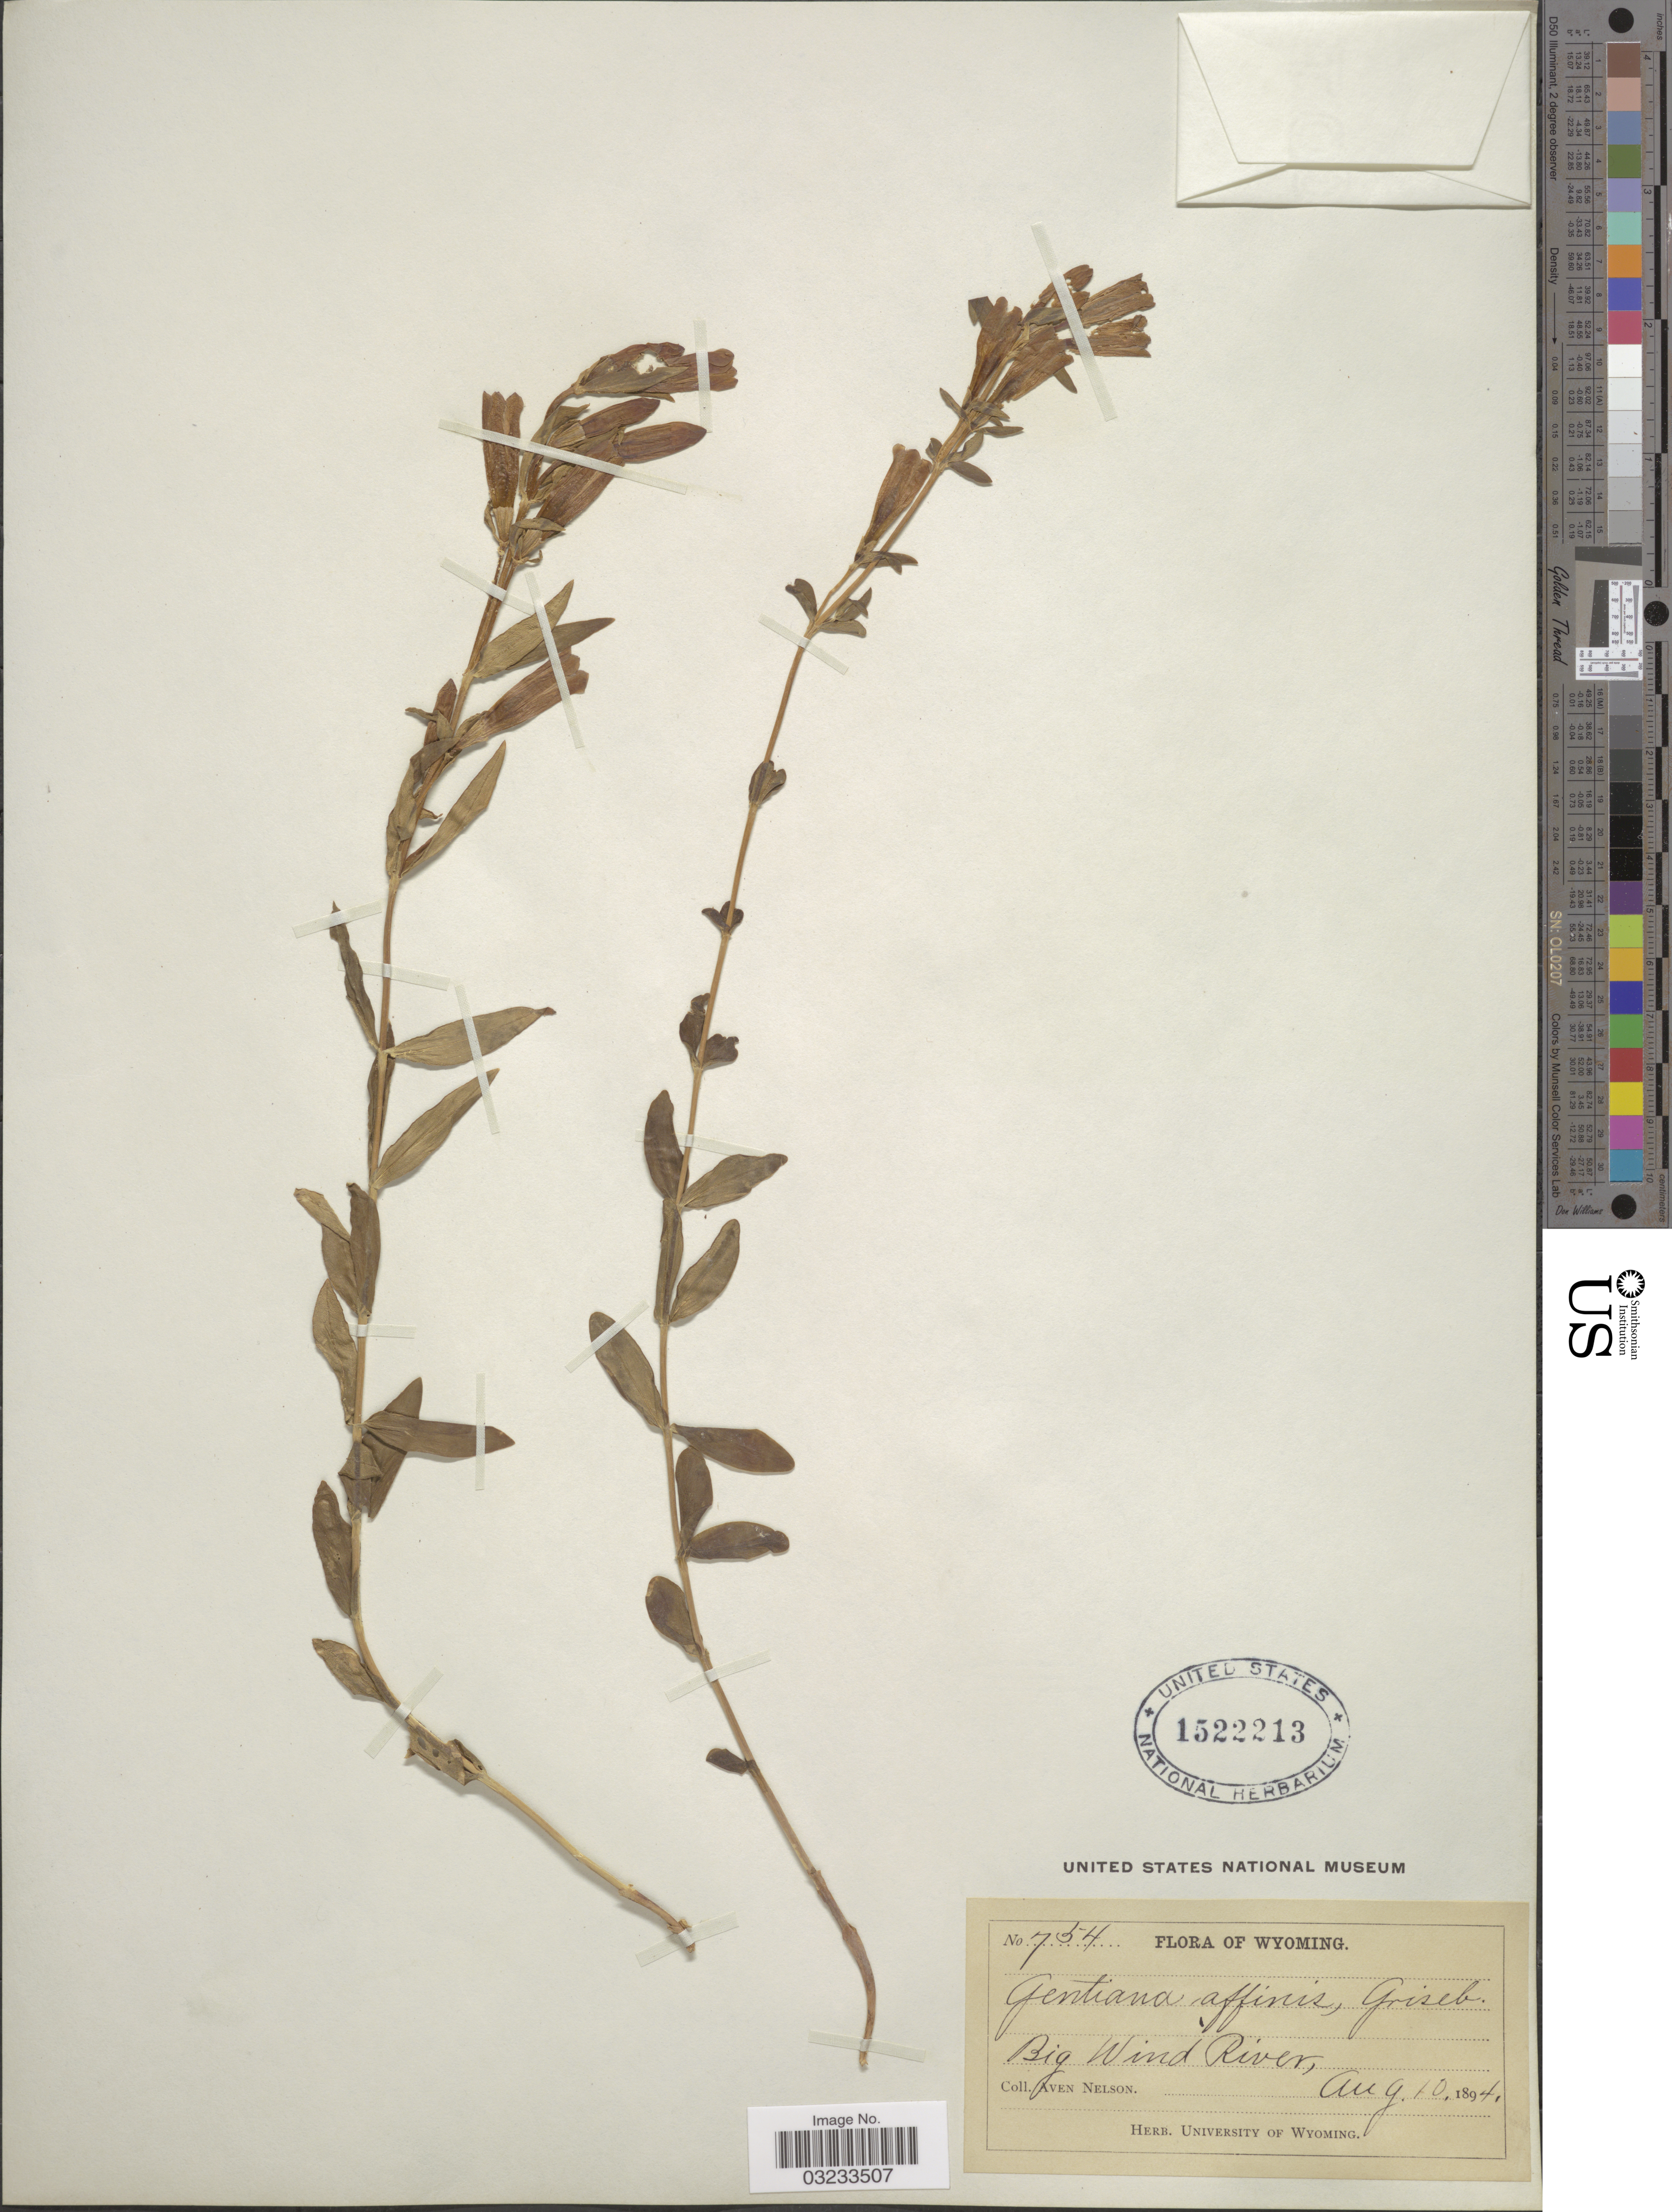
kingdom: Plantae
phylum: Tracheophyta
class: Magnoliopsida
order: Gentianales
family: Gentianaceae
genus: Gentiana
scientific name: Gentiana affinis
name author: Griseb.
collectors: A. Nelson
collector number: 754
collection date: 1894-08-10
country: United States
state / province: Wyoming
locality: Big Wind River.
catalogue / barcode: US 1522213